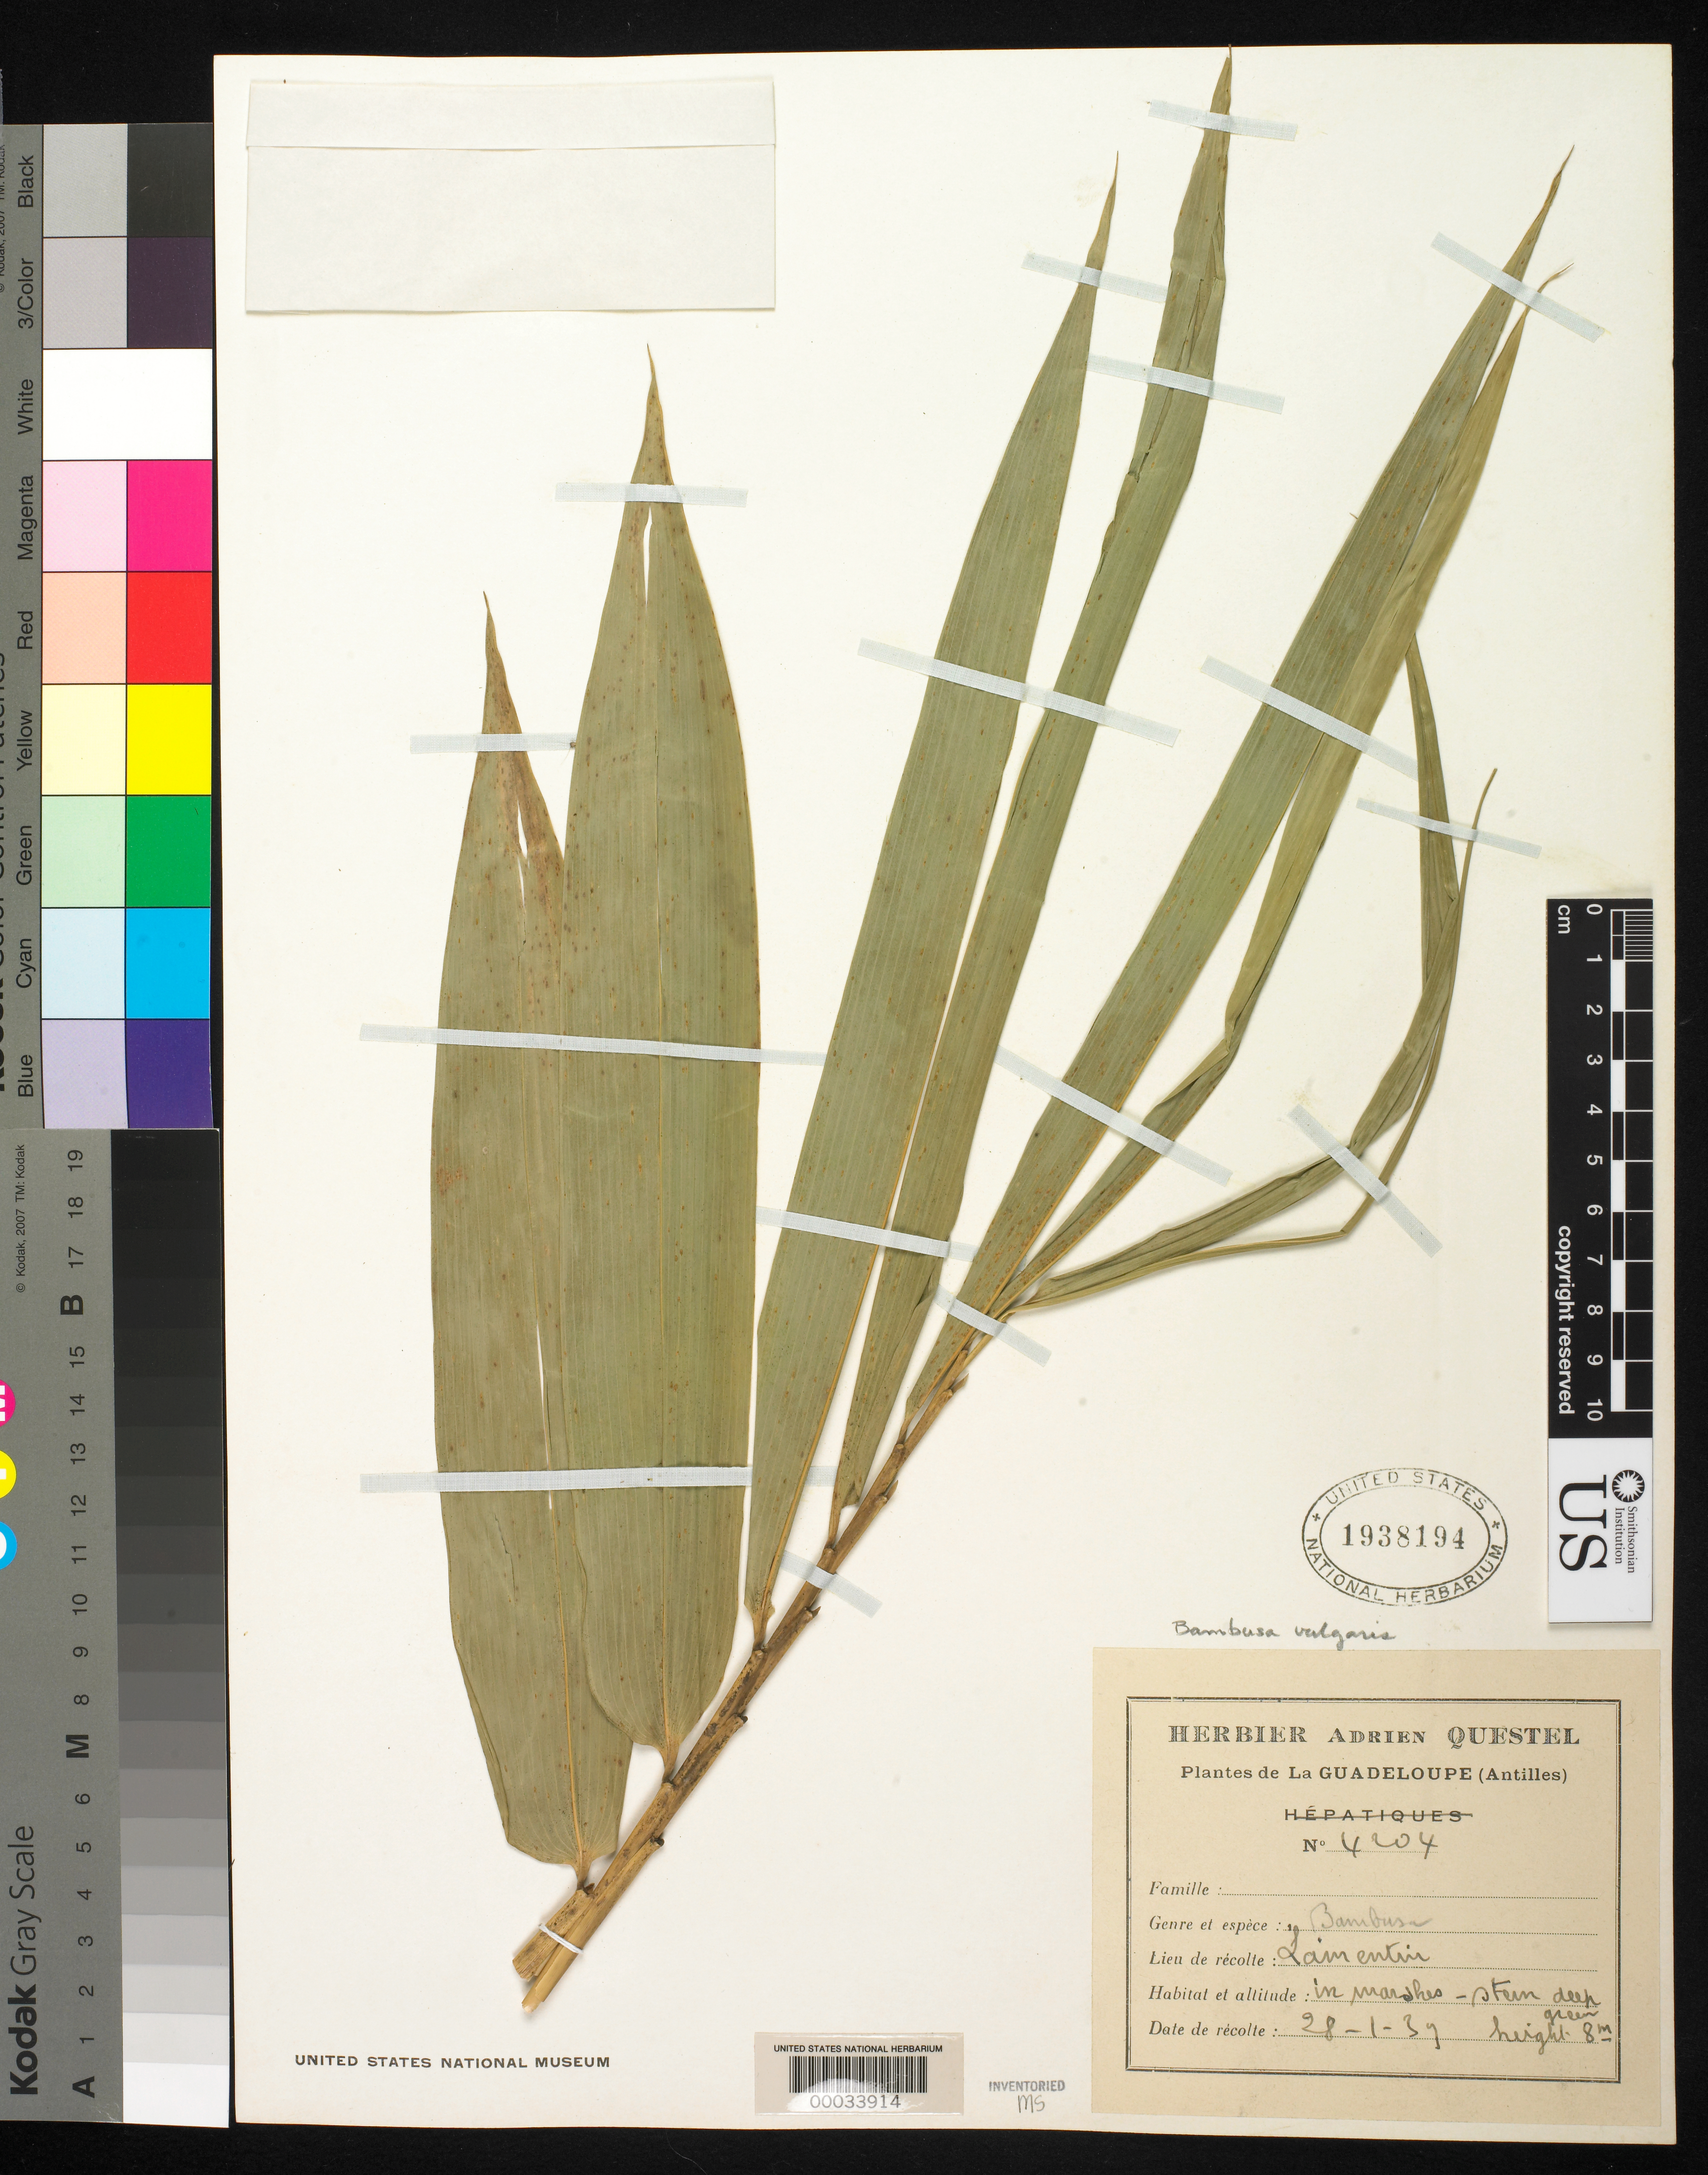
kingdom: Plantae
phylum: Tracheophyta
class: Liliopsida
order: Poales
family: Poaceae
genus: Bambusa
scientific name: Bambusa vulgaris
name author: Schrad. ex J.C. Wendl.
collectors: A. Questel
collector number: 4204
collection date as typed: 28 Jan 1939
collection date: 1939-01-28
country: Guadeloupe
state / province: Basse-terre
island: Basse Terre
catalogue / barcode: US 1938194